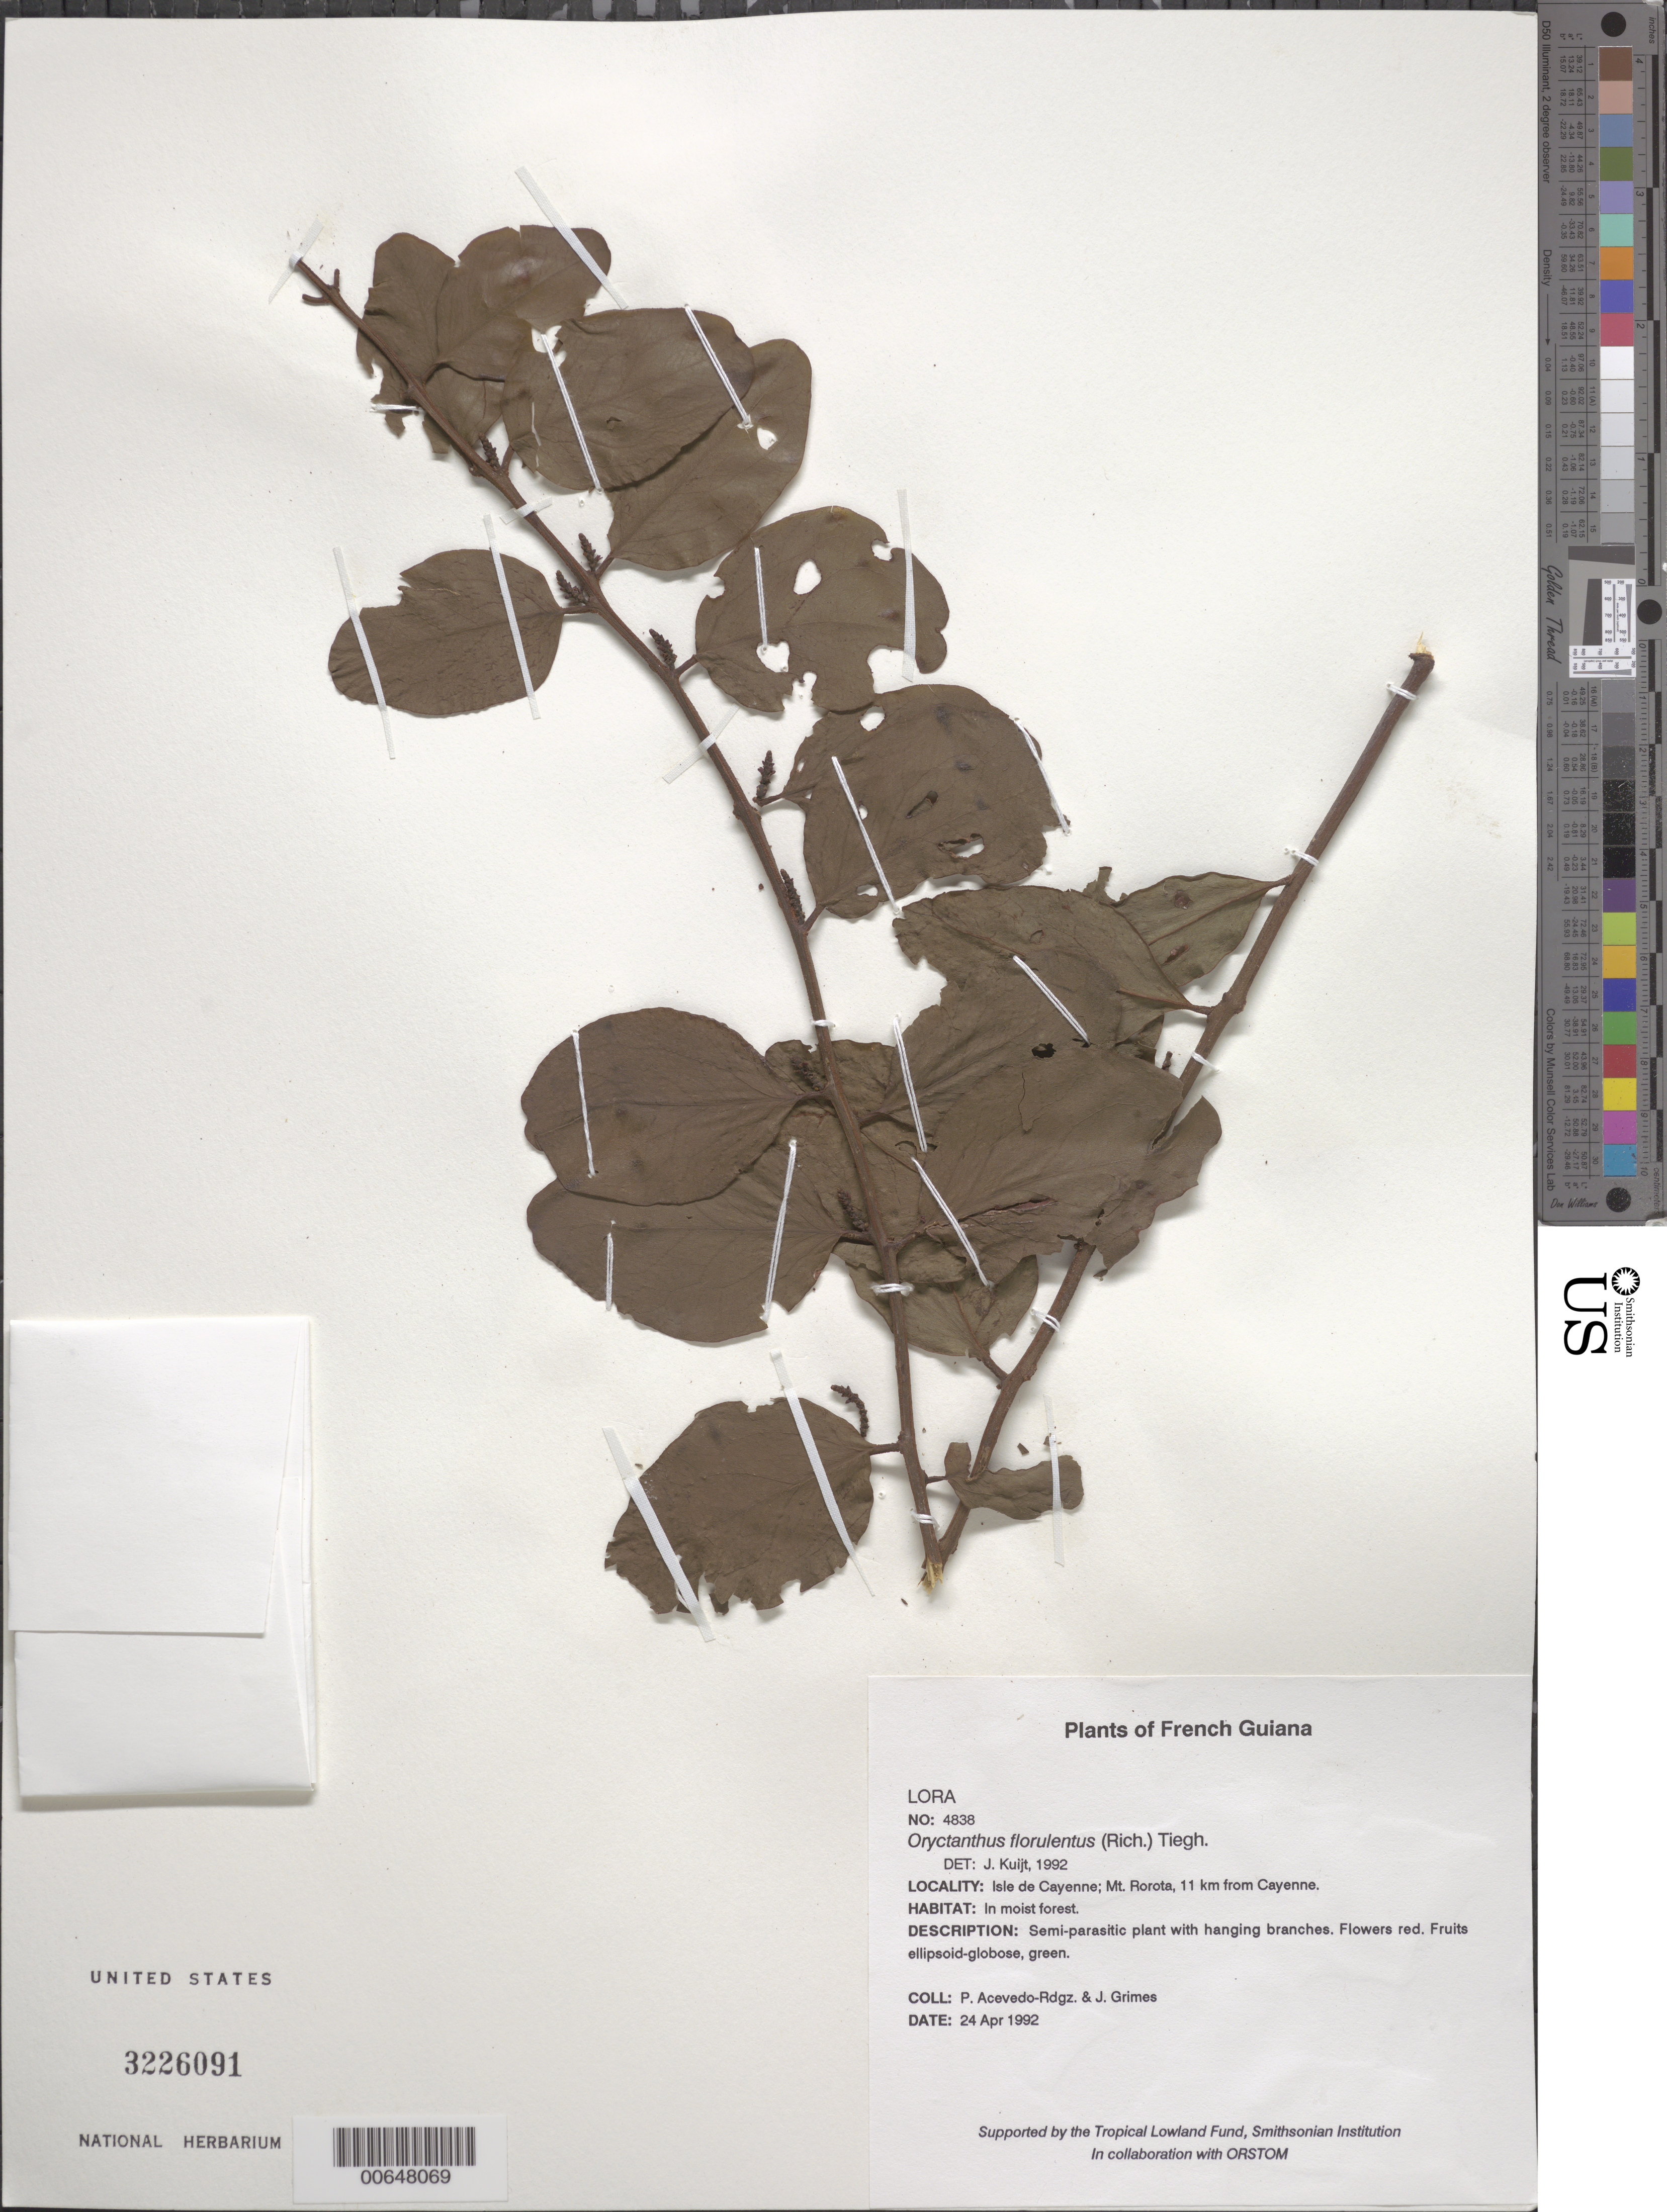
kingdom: Plantae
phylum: Tracheophyta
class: Magnoliopsida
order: Santalales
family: Loranthaceae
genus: Oryctanthus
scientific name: Oryctanthus florulentus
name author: (Rich.) Tiegh.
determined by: Kuijt, Job, (CANADA)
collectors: P. Acevedo-Rodr. & J. Grimes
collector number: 4838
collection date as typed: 24 Apr 1992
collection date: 1992-04-24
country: French Guiana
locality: Isle de Cayenne; Mt. Rorota, 11 km from Cayenne.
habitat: In moist forest.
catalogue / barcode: US 3226091